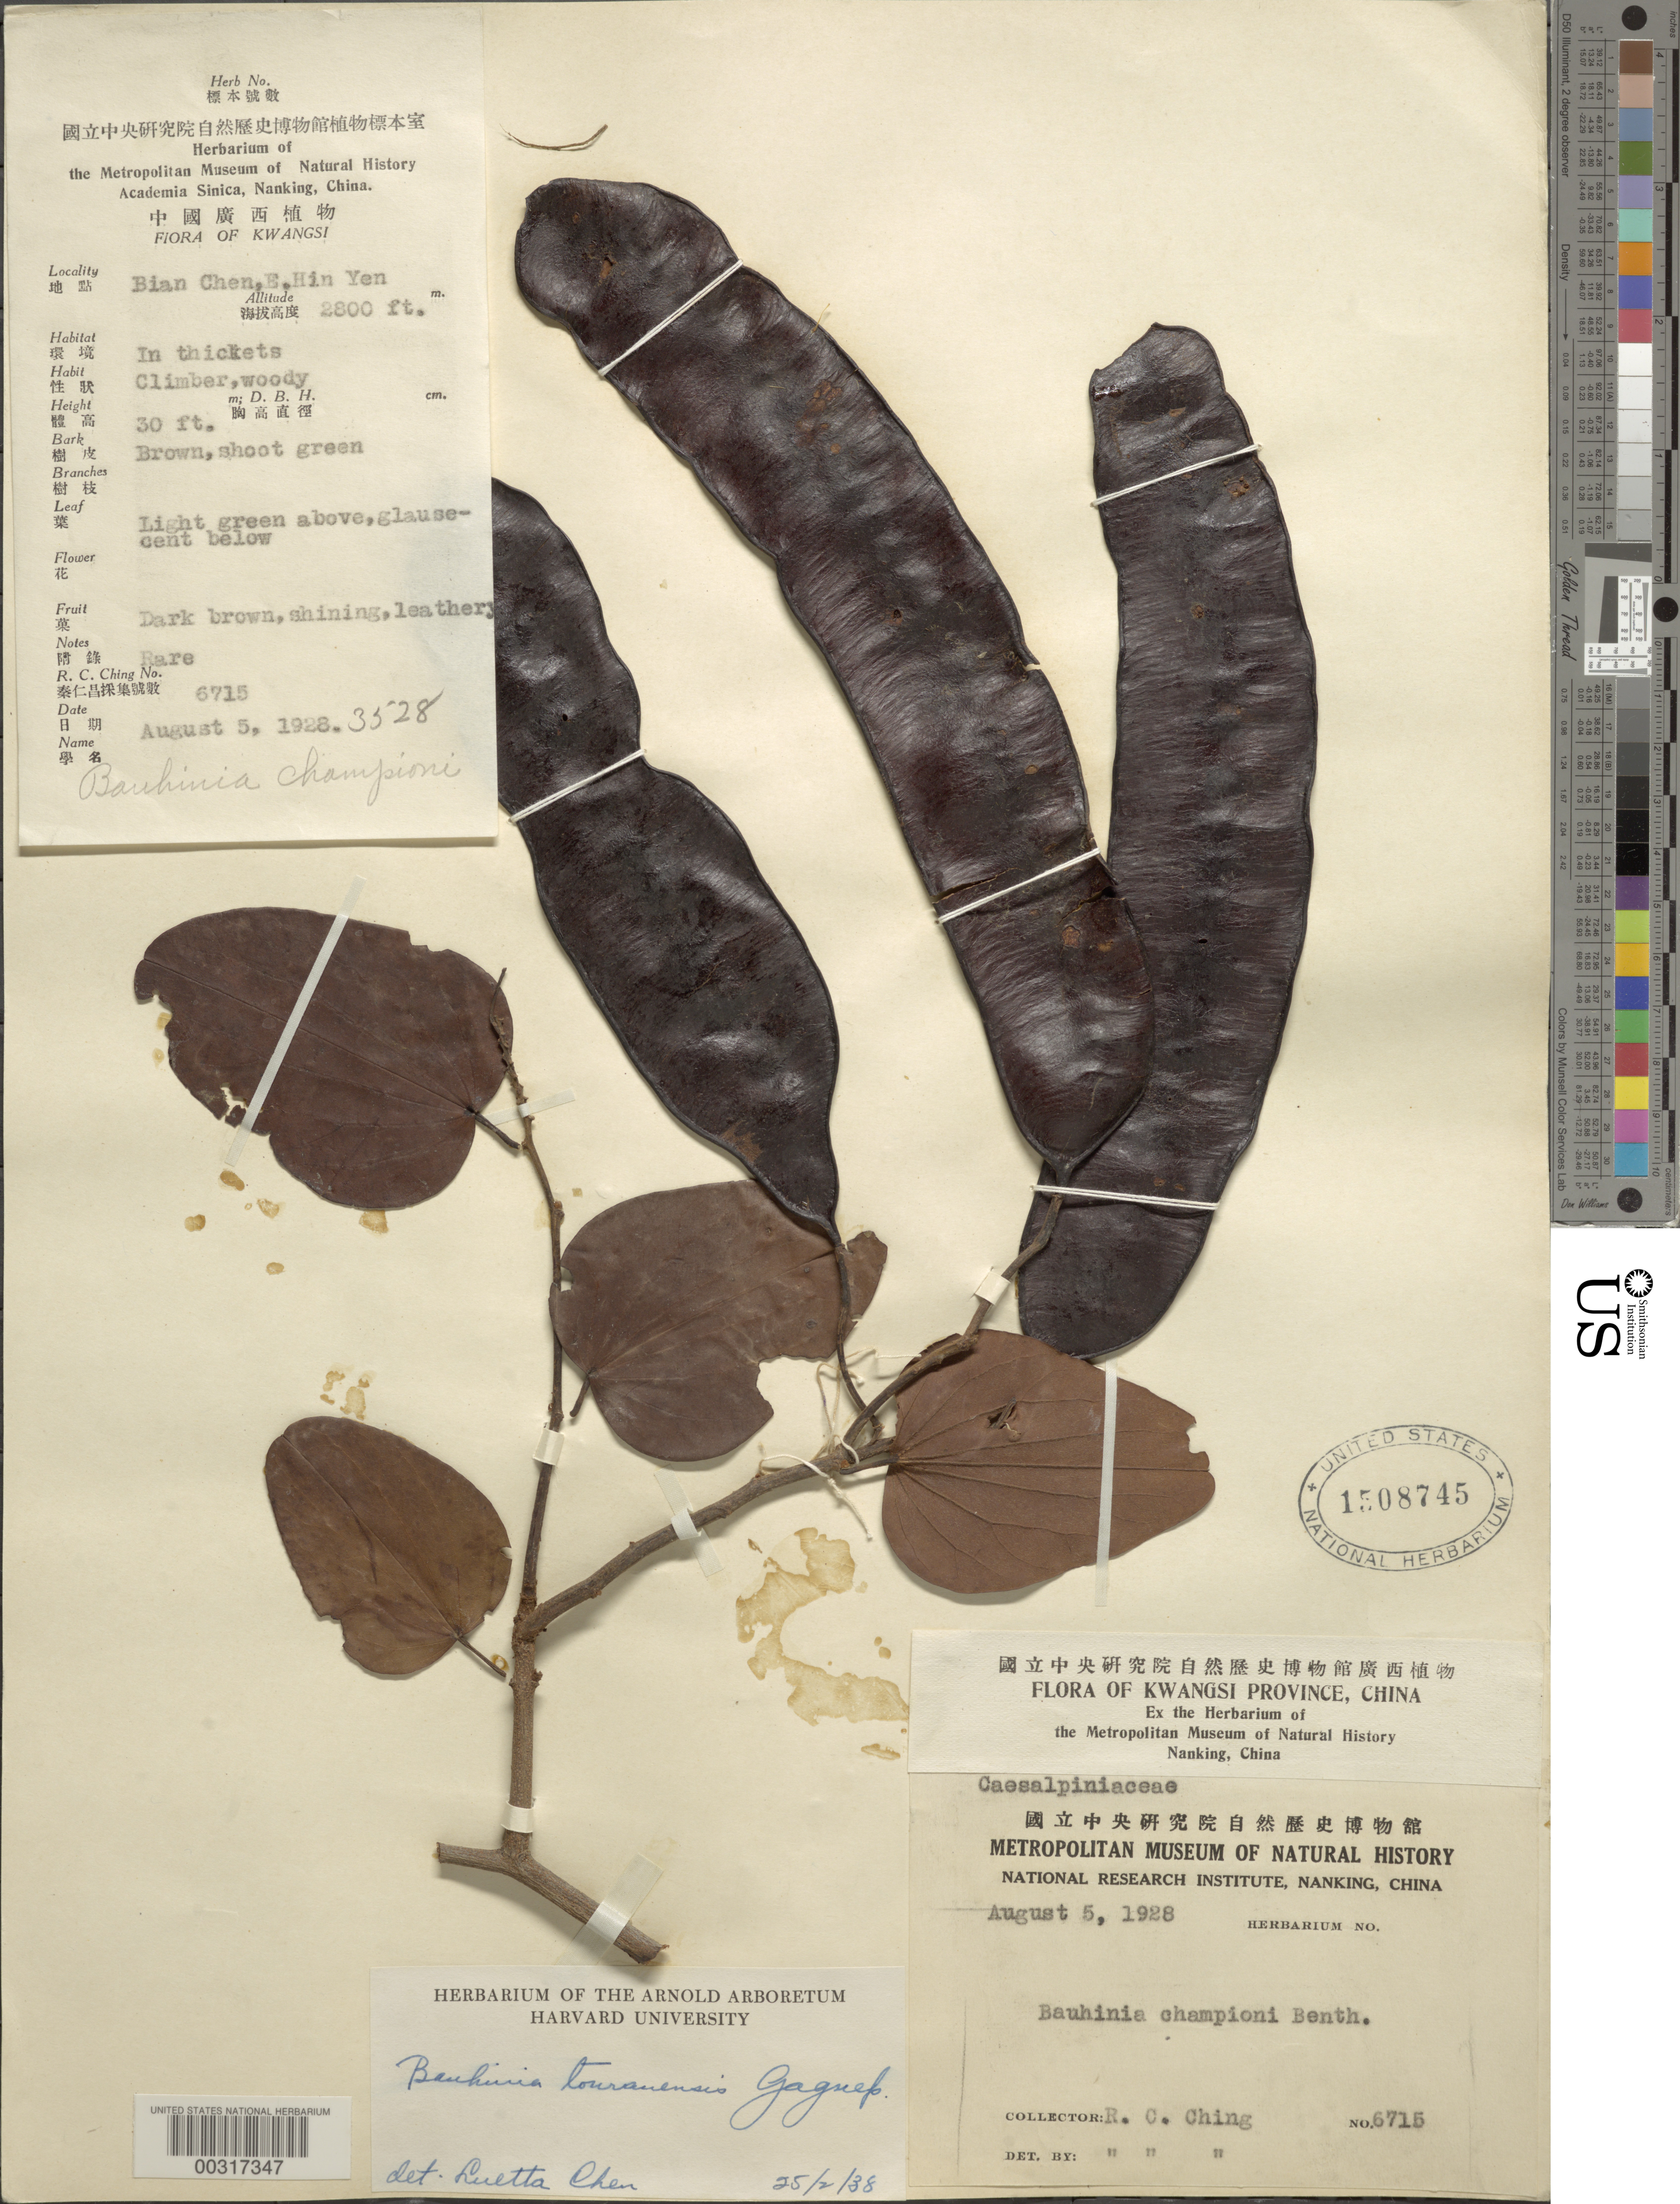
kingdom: Plantae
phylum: Tracheophyta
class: Magnoliopsida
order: Fabales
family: Fabaceae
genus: Cheniella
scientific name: Cheniella touranensis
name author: (Gagnep.) R. Clark & Mackinder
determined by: U.S. National Herbarium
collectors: R. C. Ching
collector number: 6715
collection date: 1928-08-05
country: China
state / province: Guangxi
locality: Kwangsi Province. Bian Chen, E. Hin Yen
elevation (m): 853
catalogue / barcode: US 1508745